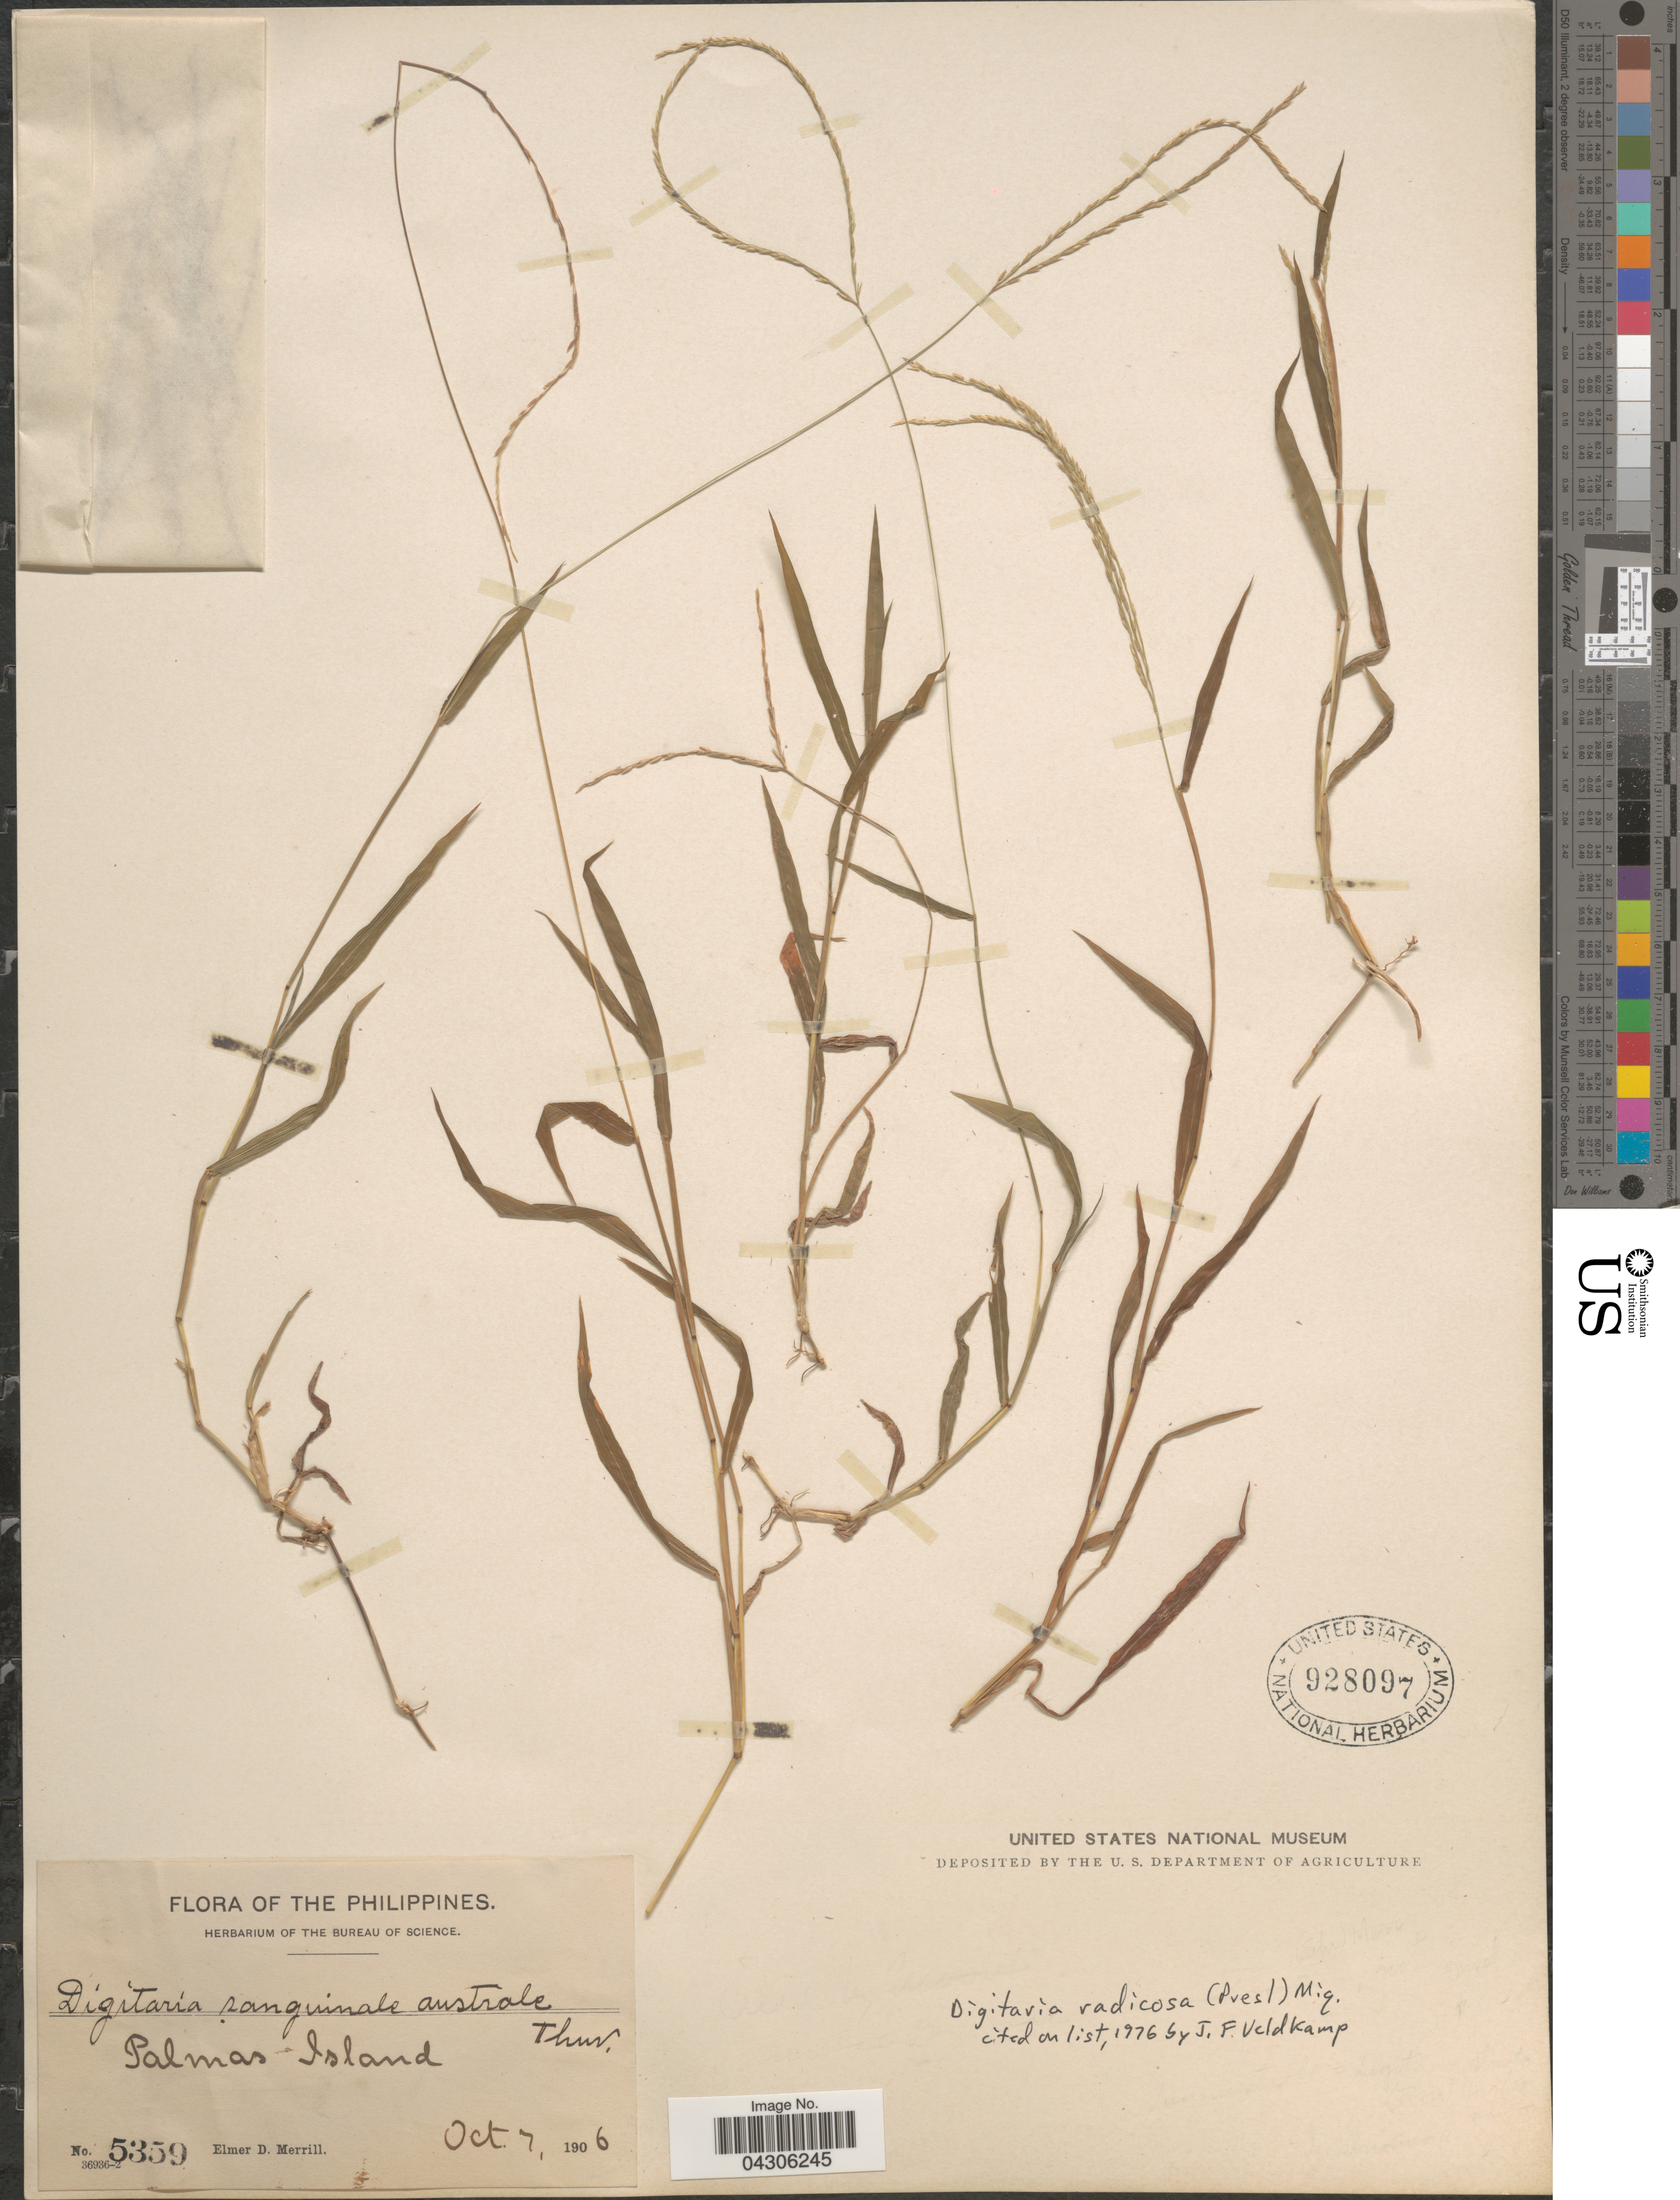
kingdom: Plantae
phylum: Tracheophyta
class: Liliopsida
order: Poales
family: Poaceae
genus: Digitaria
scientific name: Digitaria radicosa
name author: (J. Presl) Miq.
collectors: E. D. Merrill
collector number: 5359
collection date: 1906-10-07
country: Philippines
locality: Palmas Island.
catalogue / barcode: US 928097